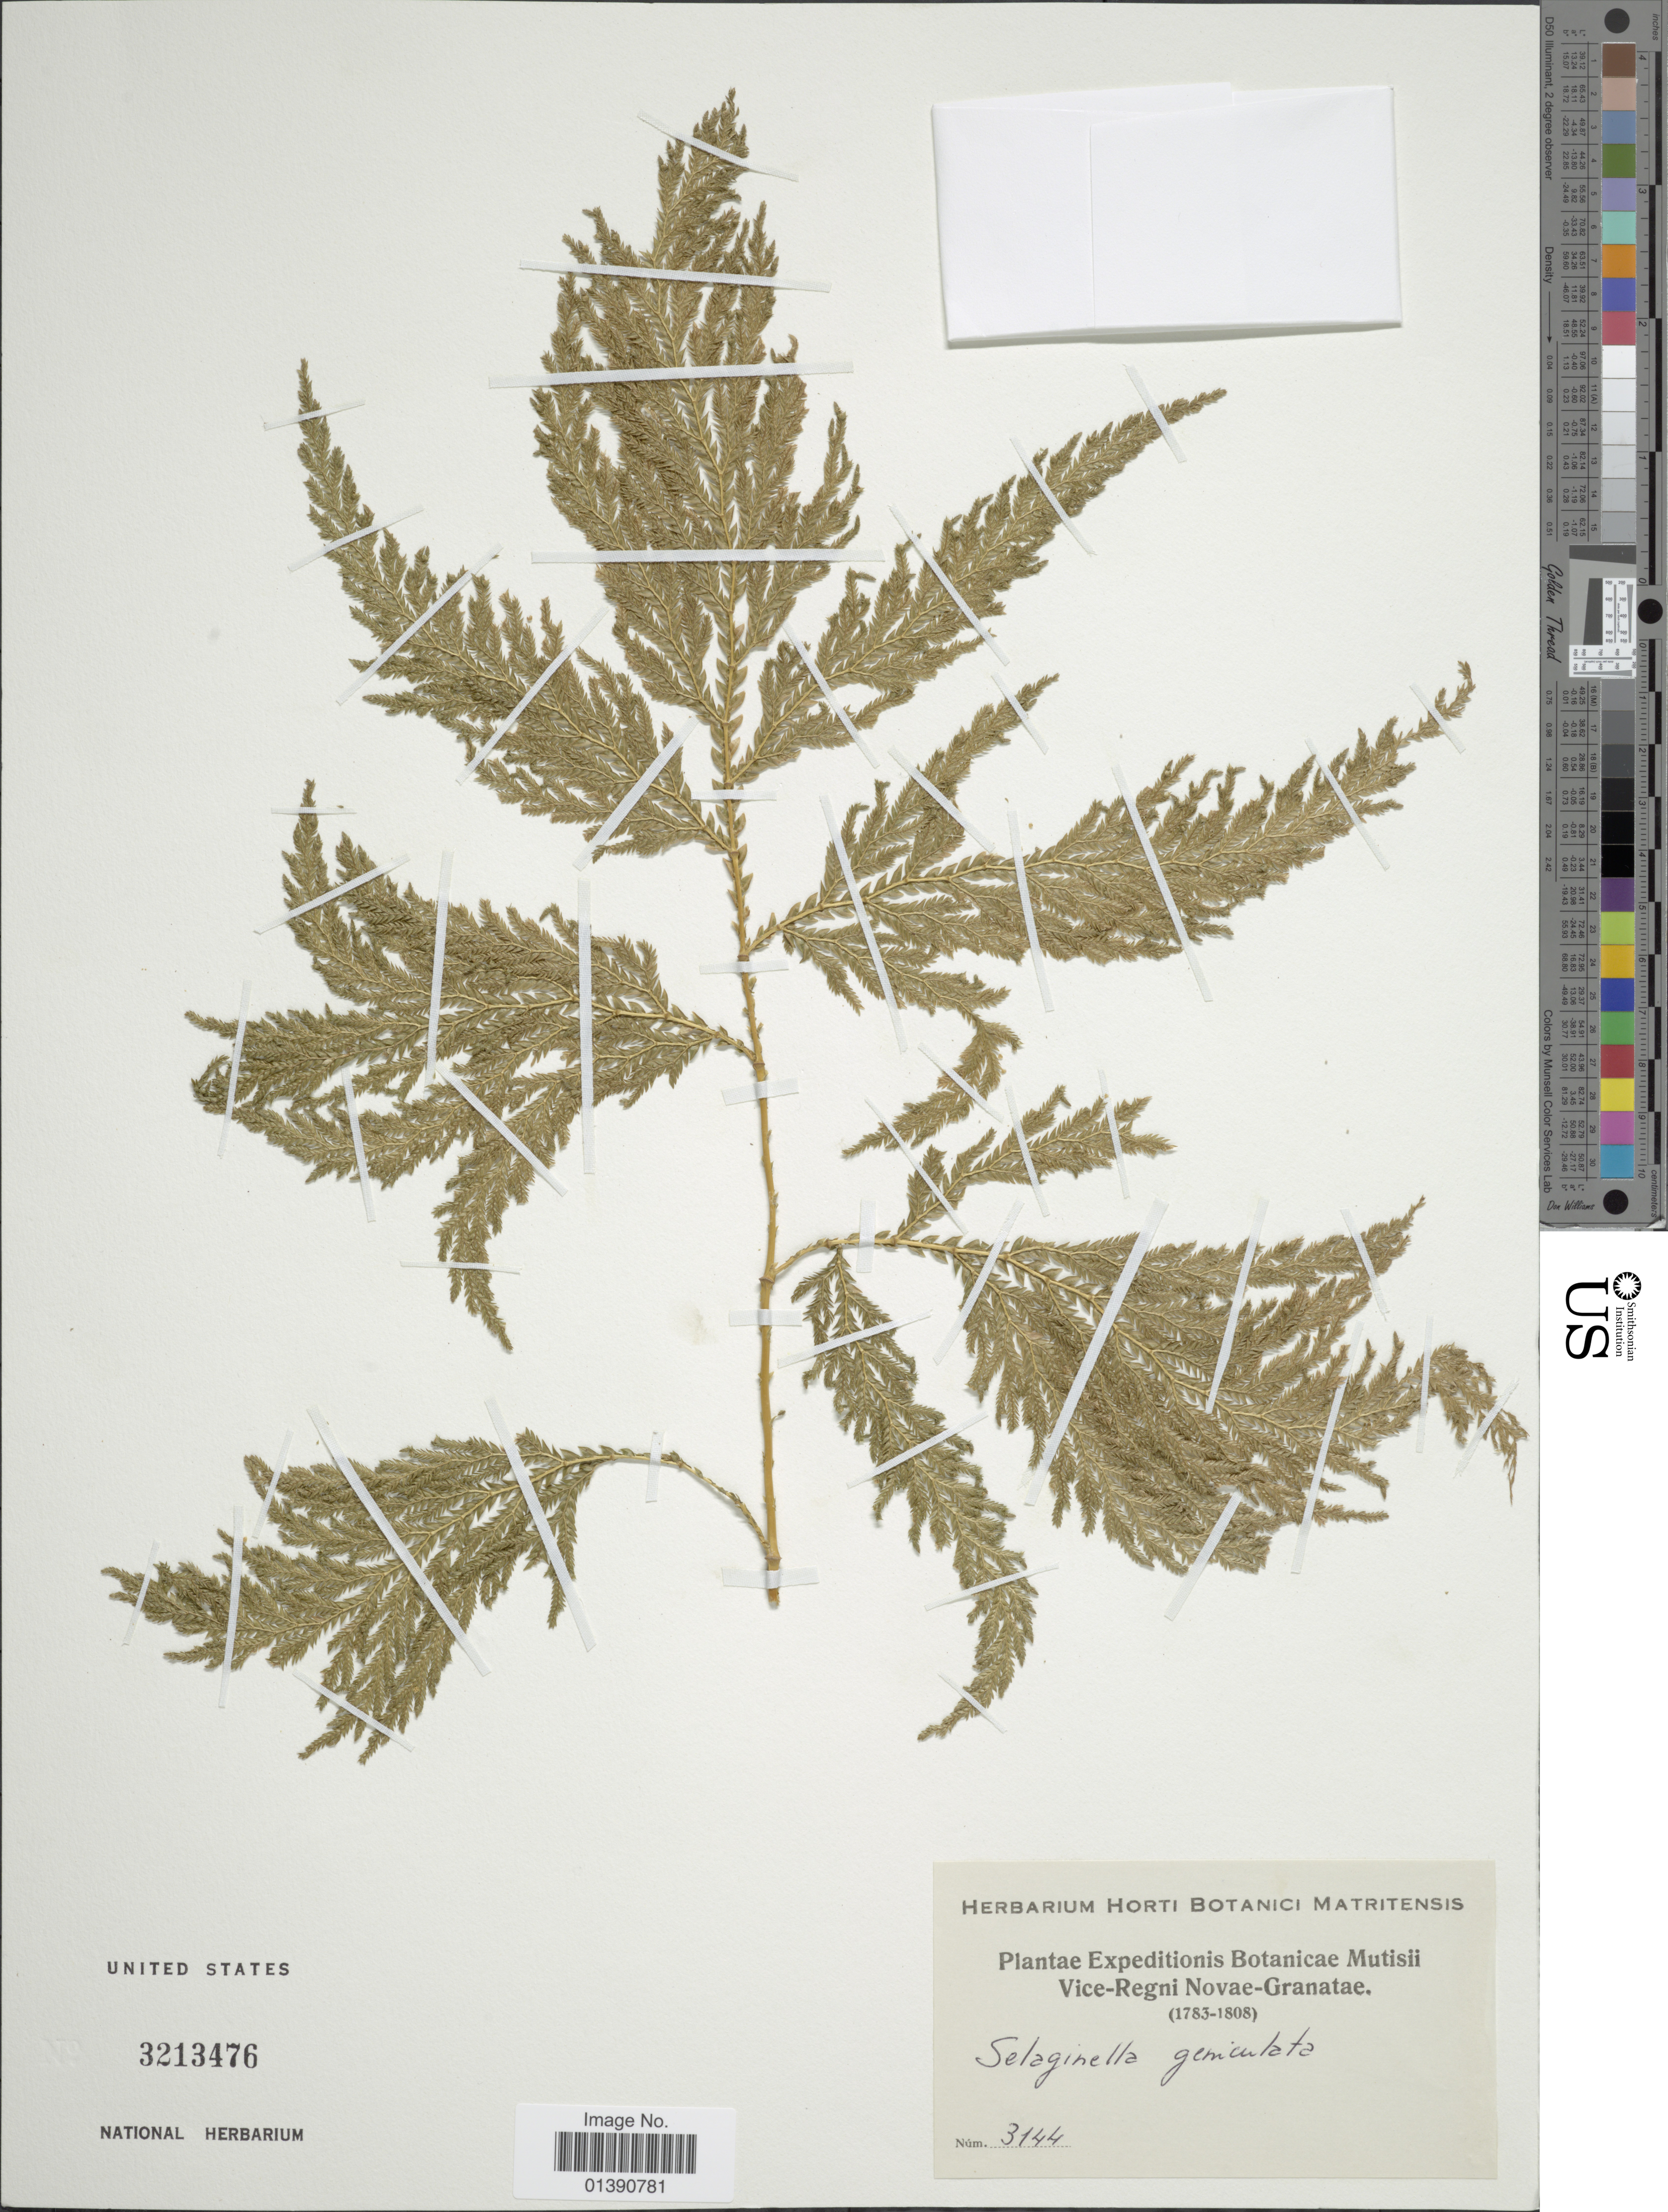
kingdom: Plantae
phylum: Tracheophyta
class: Lycopodiopsida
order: Selaginellales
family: Selaginellaceae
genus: Selaginella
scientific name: Selaginella geniculata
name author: (C. Presl) Spring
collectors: Expeditions Botanicae Mutisii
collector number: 3144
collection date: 1783/1808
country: Colombia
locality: Vice-Regni Novae-Granatae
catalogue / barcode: US 3213476